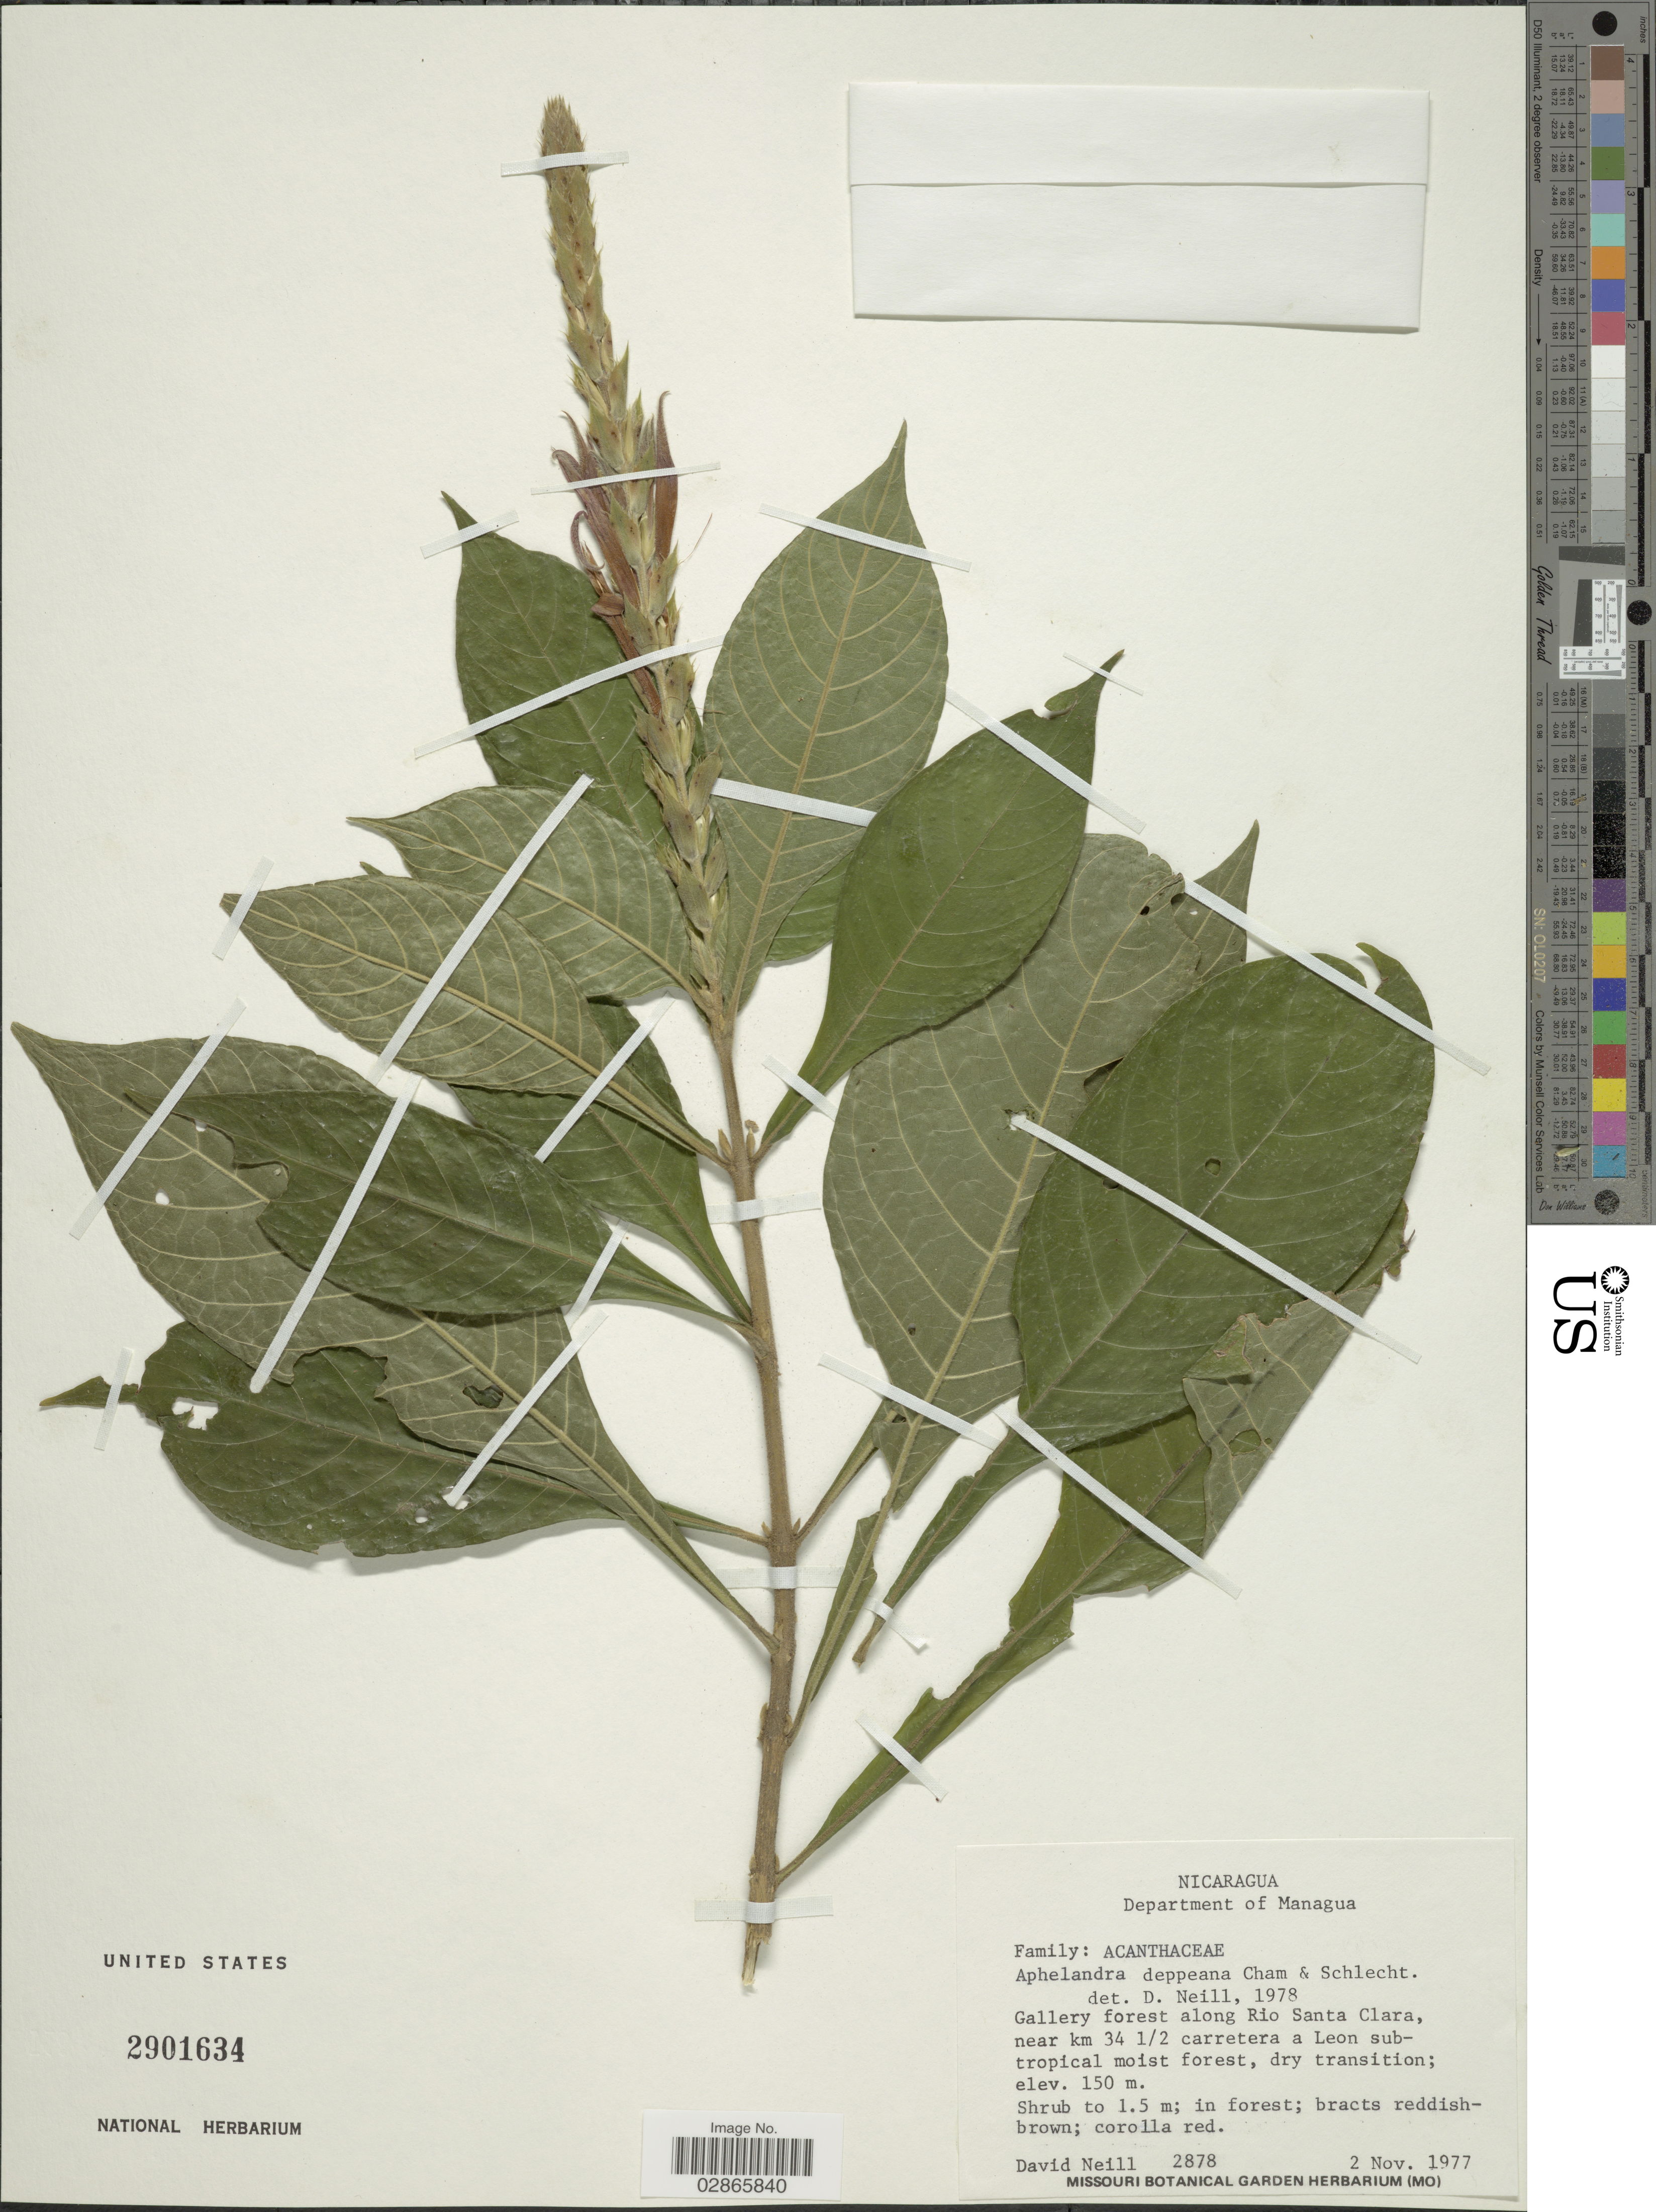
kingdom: Plantae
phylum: Tracheophyta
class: Magnoliopsida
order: Lamiales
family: Acanthaceae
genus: Aphelandra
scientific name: Aphelandra deppeana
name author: Schltdl. & Cham.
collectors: D. Neill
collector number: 2878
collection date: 1977-11-02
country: Nicaragua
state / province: Managua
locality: Department of Managua. Gallery forest along Rio Santa Clara, near km 34 ½ carretera a Leon subtropical moist forest.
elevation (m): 150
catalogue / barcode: US 2901634